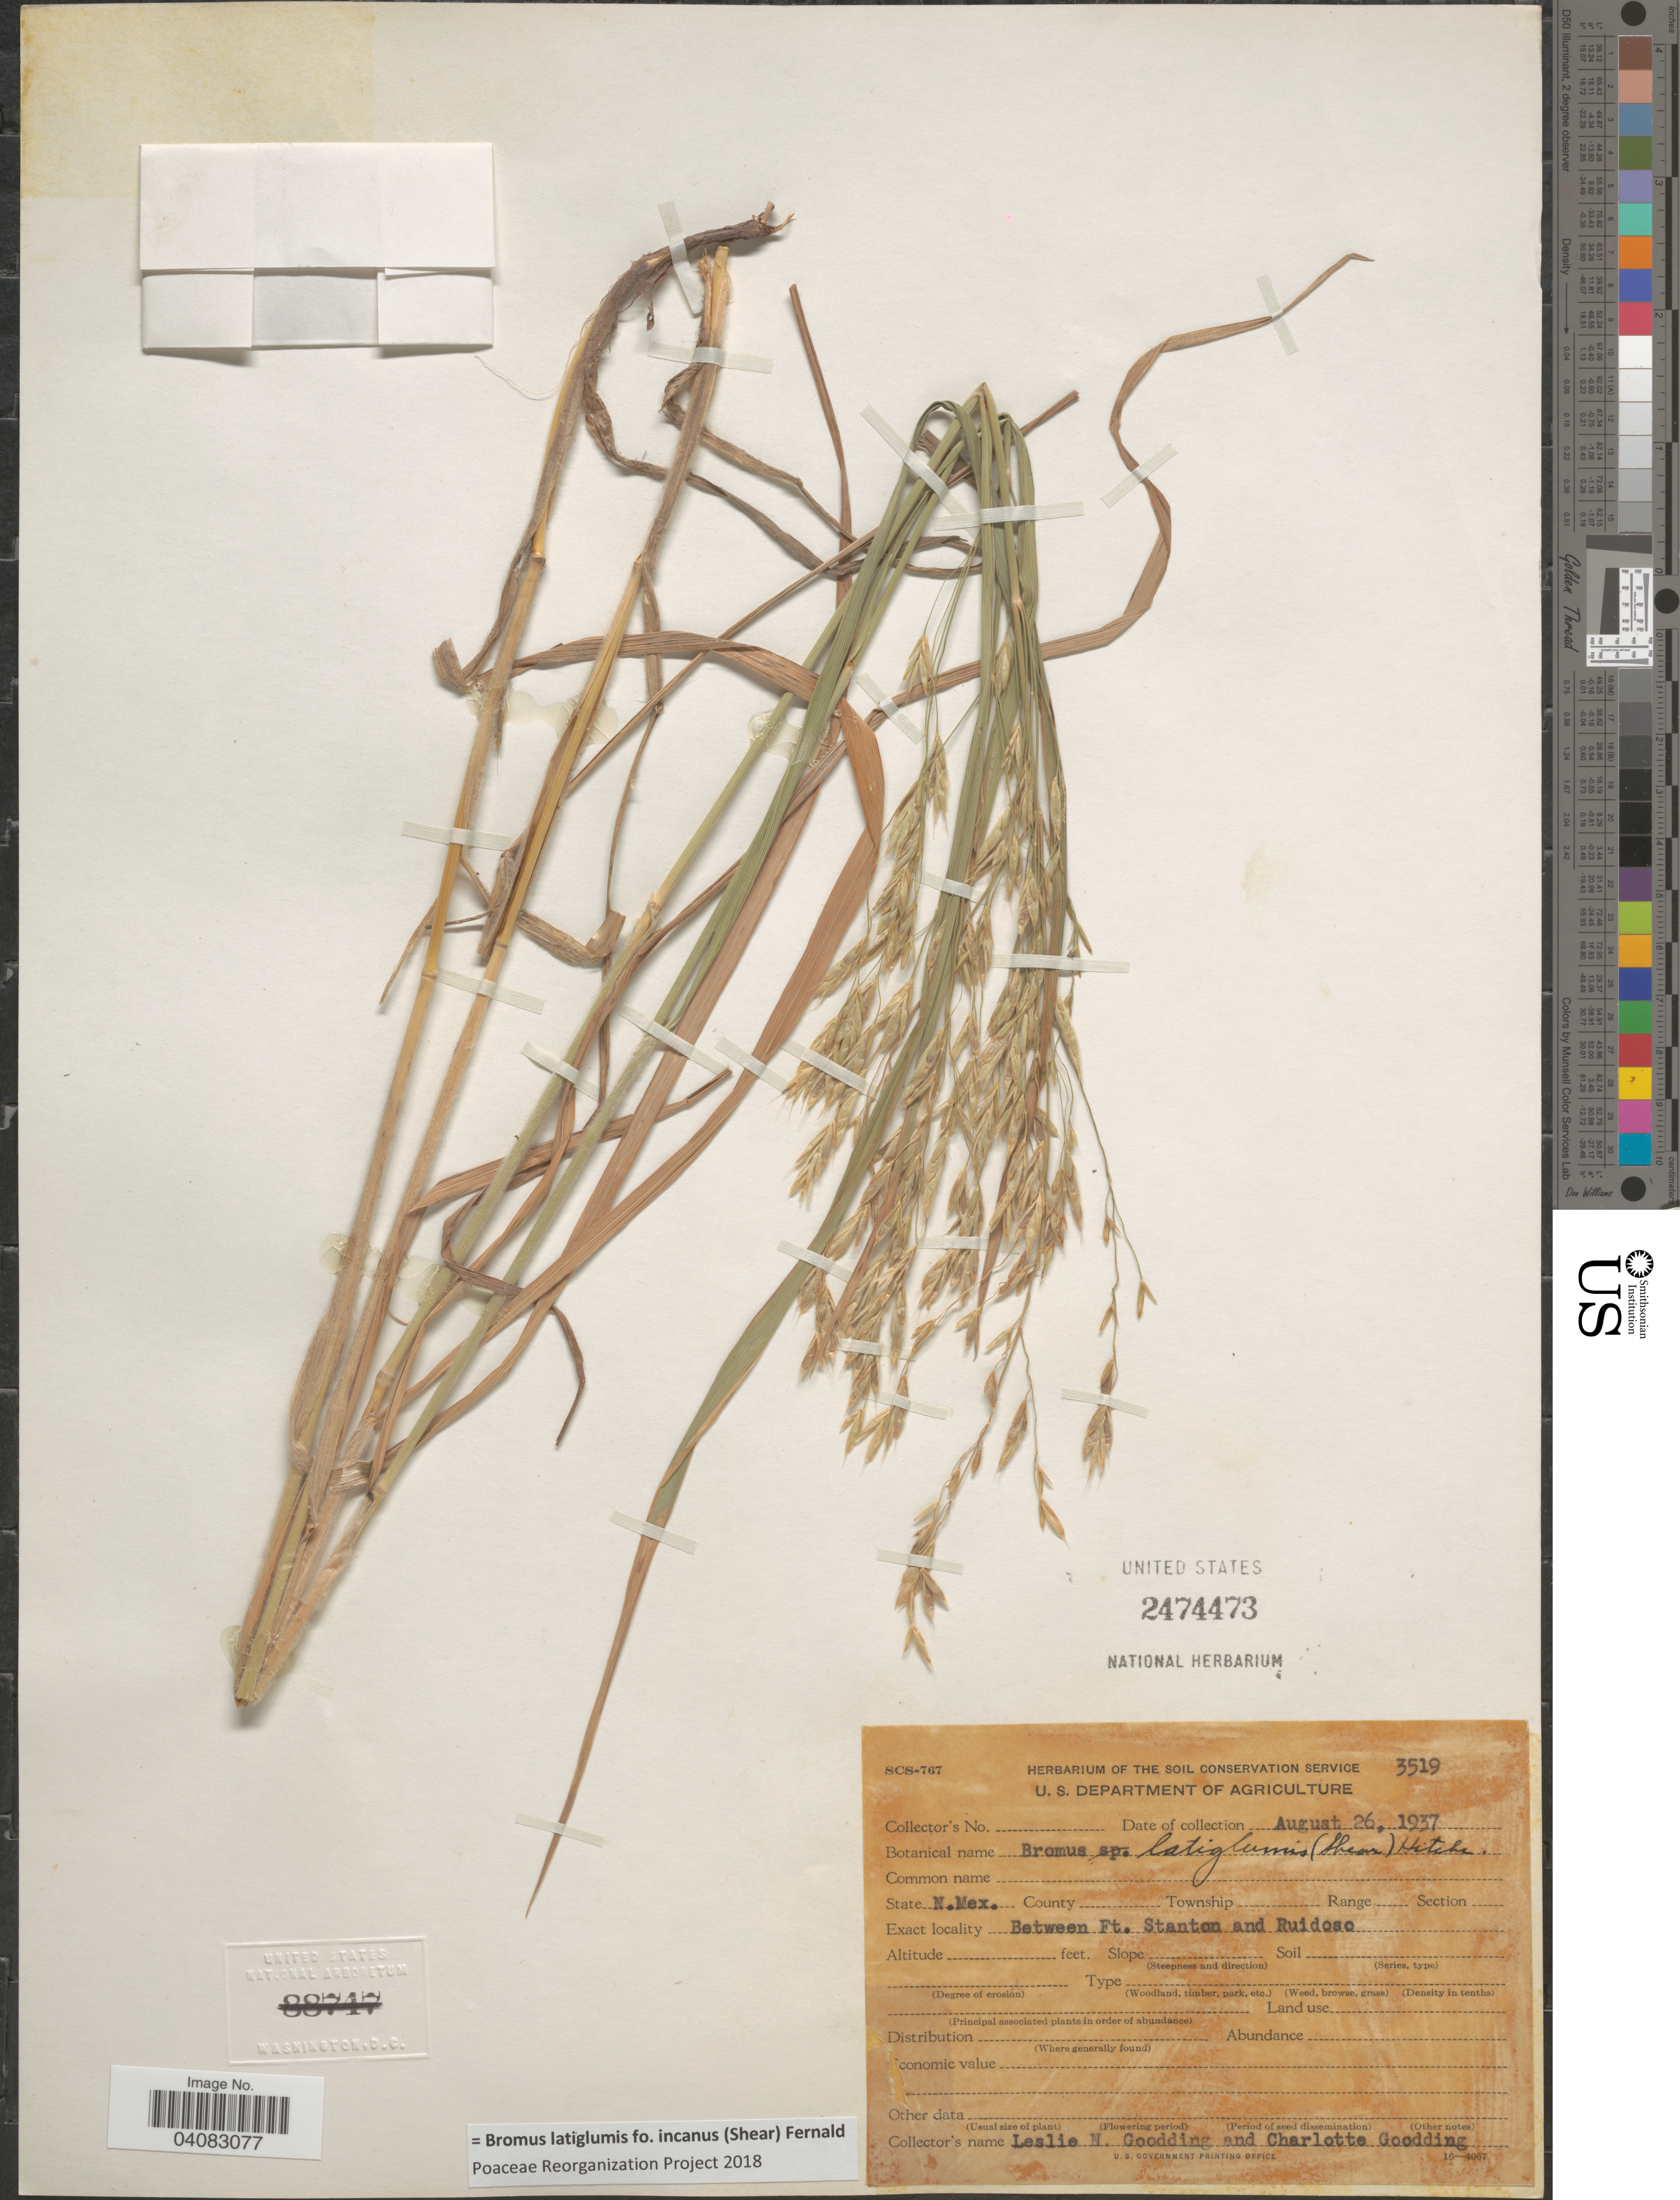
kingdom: Plantae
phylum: Tracheophyta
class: Liliopsida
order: Poales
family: Poaceae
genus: Bromus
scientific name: Bromus latiglumis f. incanus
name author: (Shear) Fernald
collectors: L. N. Goodding & C. Goodding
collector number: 3519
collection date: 1937-08-26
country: United States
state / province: New Mexico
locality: Between Ft. Stanton and Ruidoso.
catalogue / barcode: US 2474473